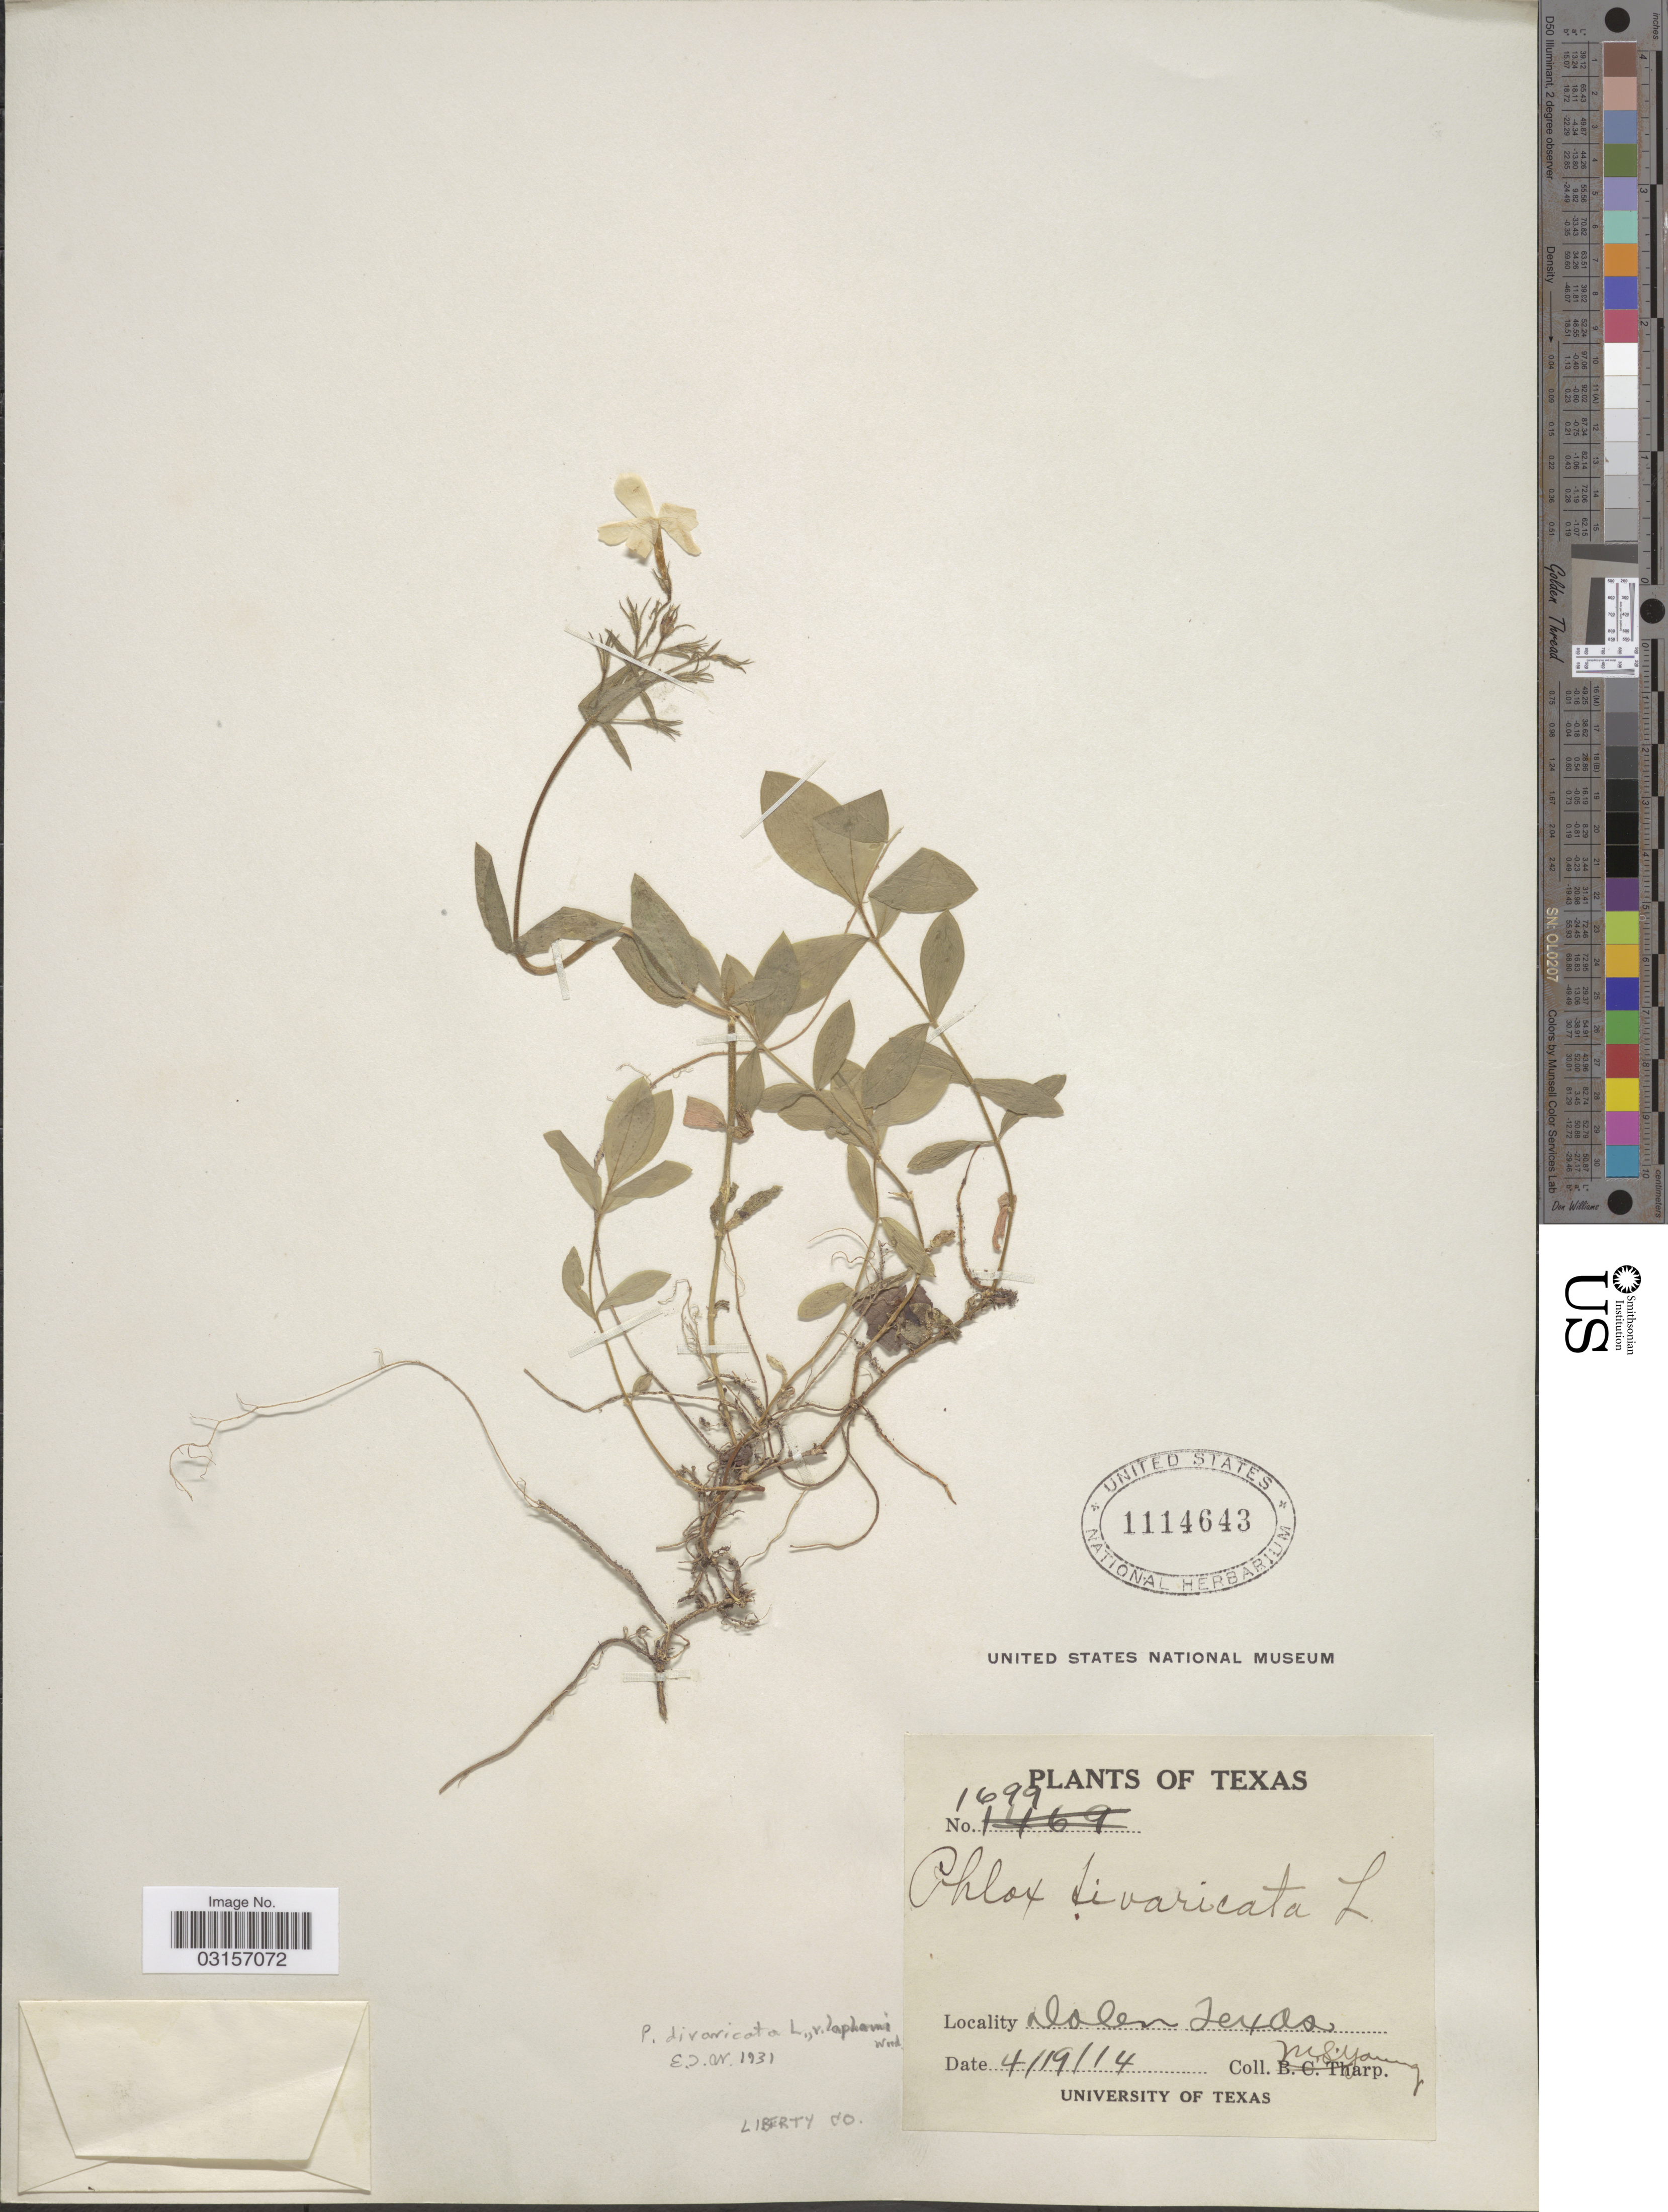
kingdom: Plantae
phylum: Tracheophyta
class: Magnoliopsida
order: Ericales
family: Polemoniaceae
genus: Phlox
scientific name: Phlox divaricata subsp. laphamii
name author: (Alph. Wood) Wherry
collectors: M. Young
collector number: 1699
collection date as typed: Transcribed d/m/y: 19/4/14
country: United States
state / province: Texas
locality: Dolen, Liberty Co.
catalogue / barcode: US 1114643